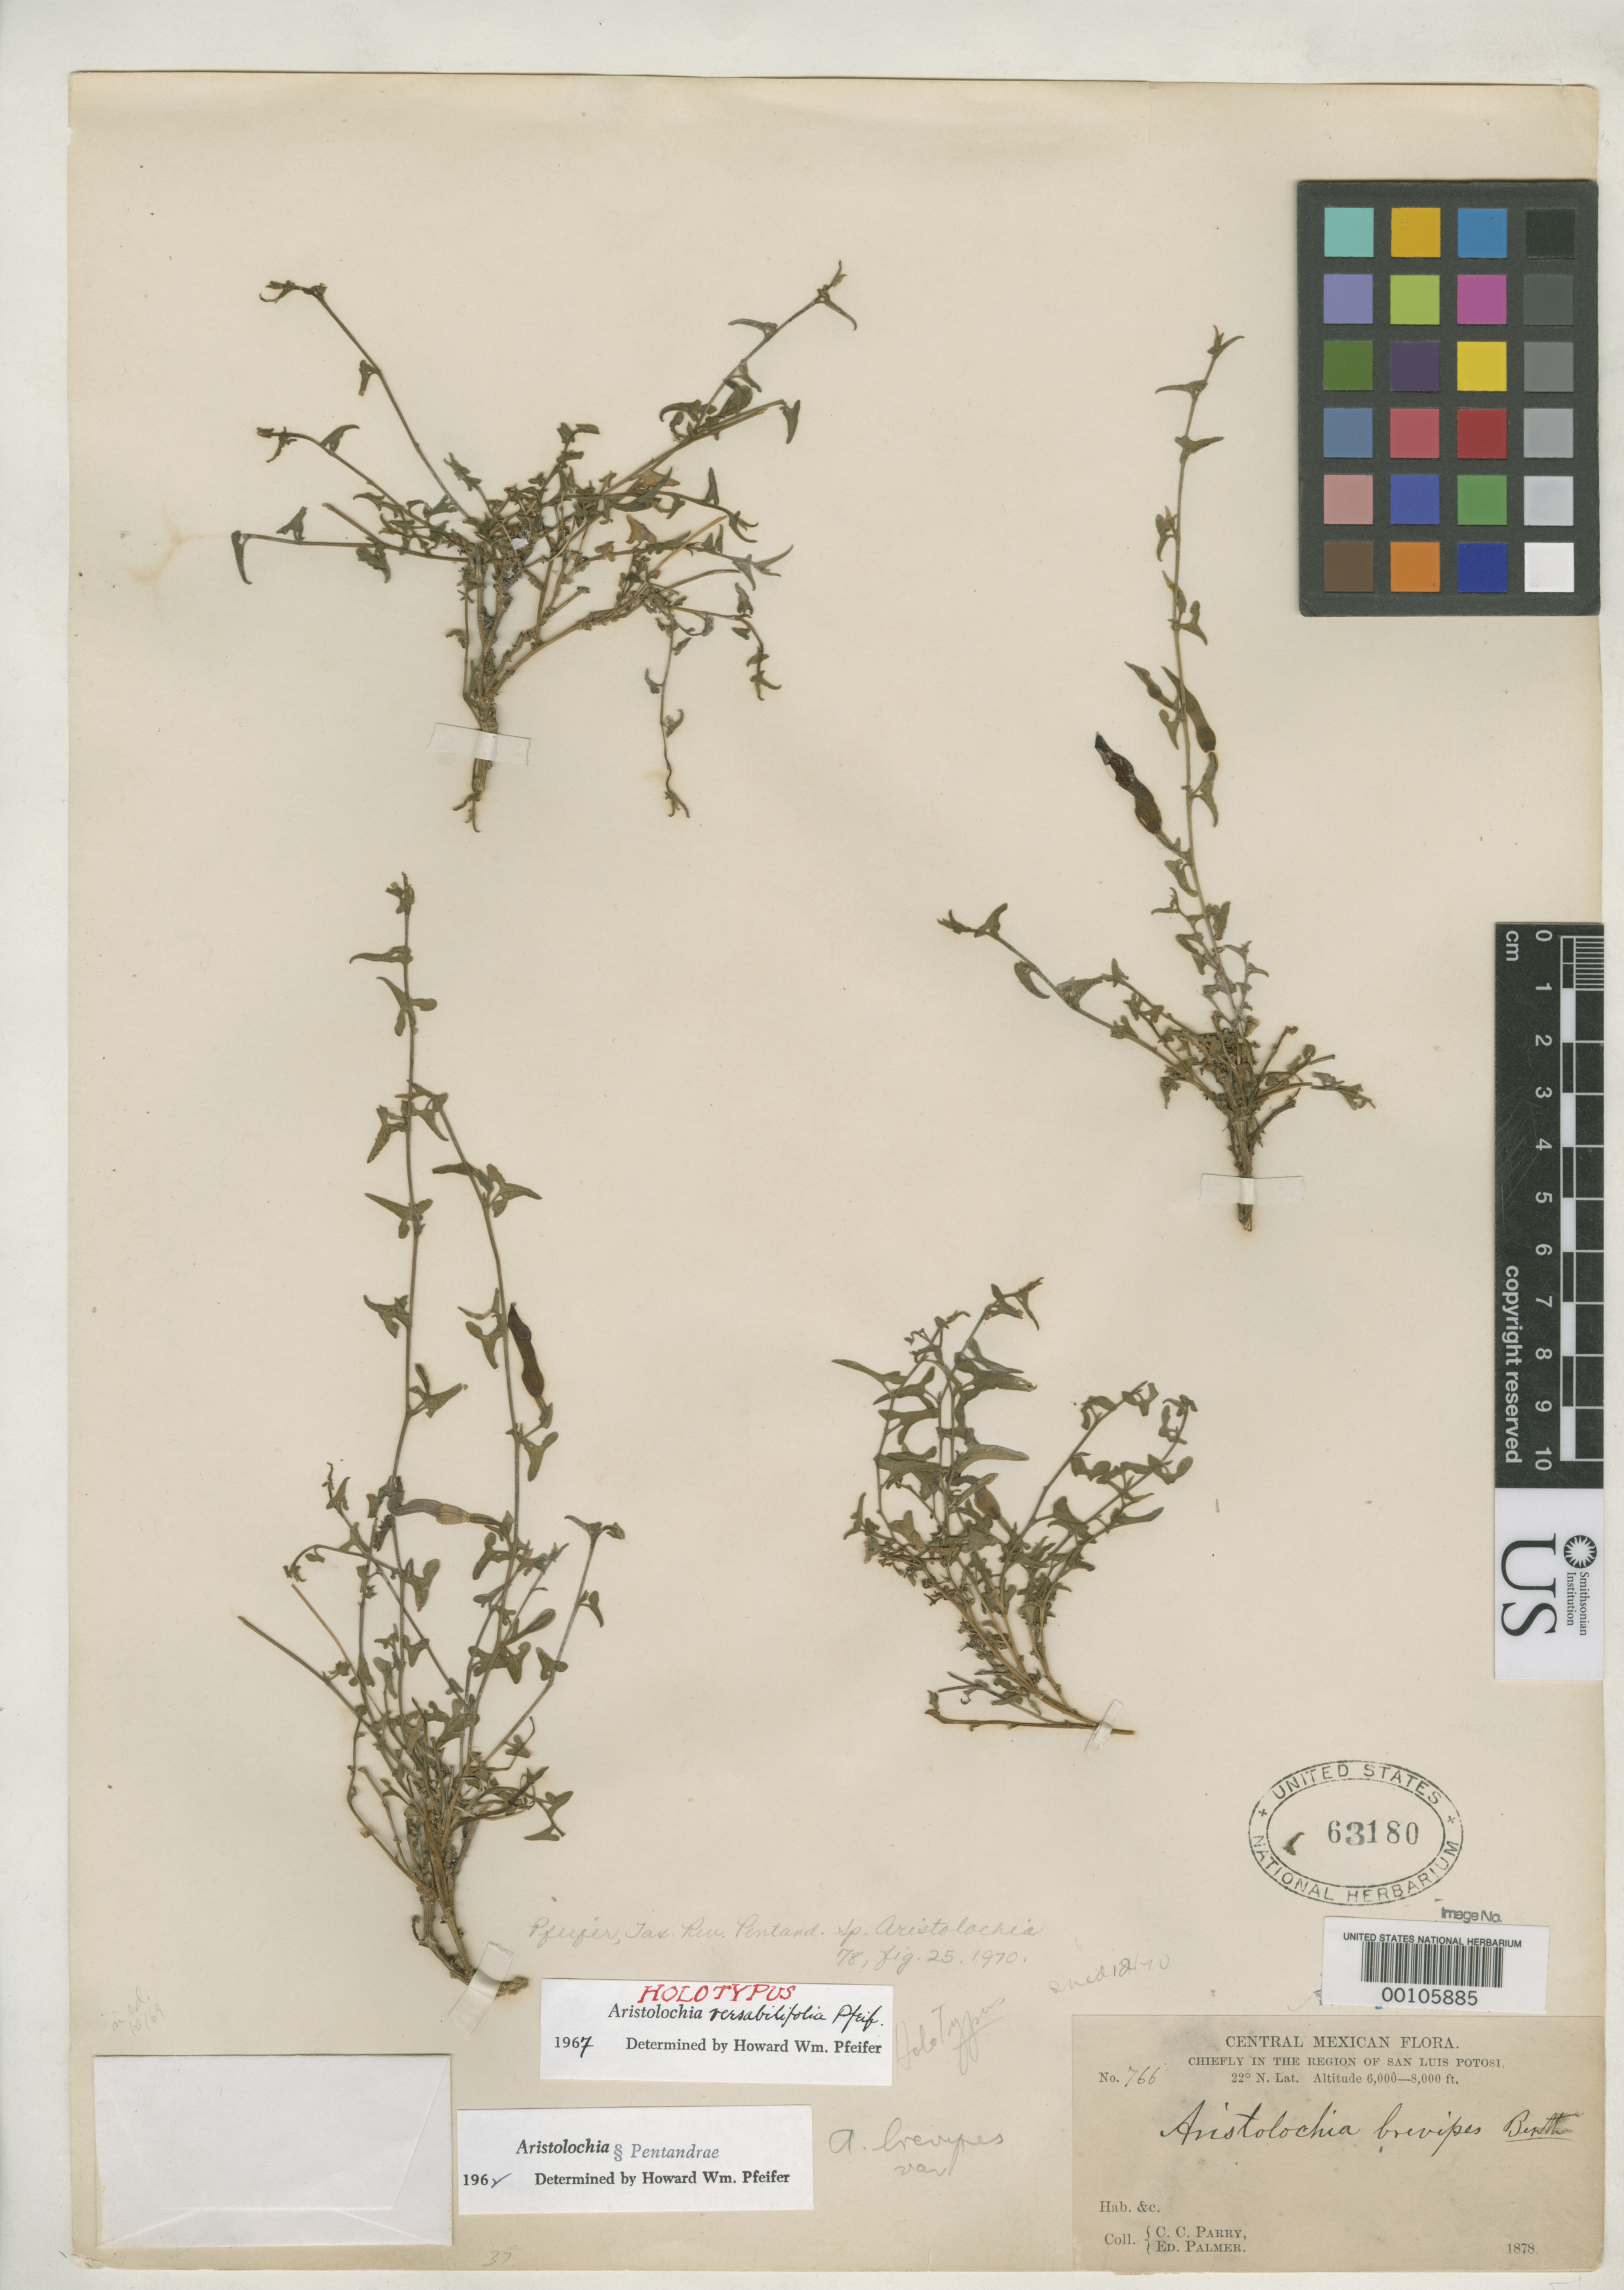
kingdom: Plantae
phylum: Tracheophyta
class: Magnoliopsida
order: Piperales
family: Aristolochiaceae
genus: Aristolochia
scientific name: Aristolochia versabilifolia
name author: Pfeifer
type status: Holotype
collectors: C. C. Parry & E. Palmer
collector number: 766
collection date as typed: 1878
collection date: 1878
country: Mexico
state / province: San Luis Potosi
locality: San Luis Potosi.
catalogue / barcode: US 63180